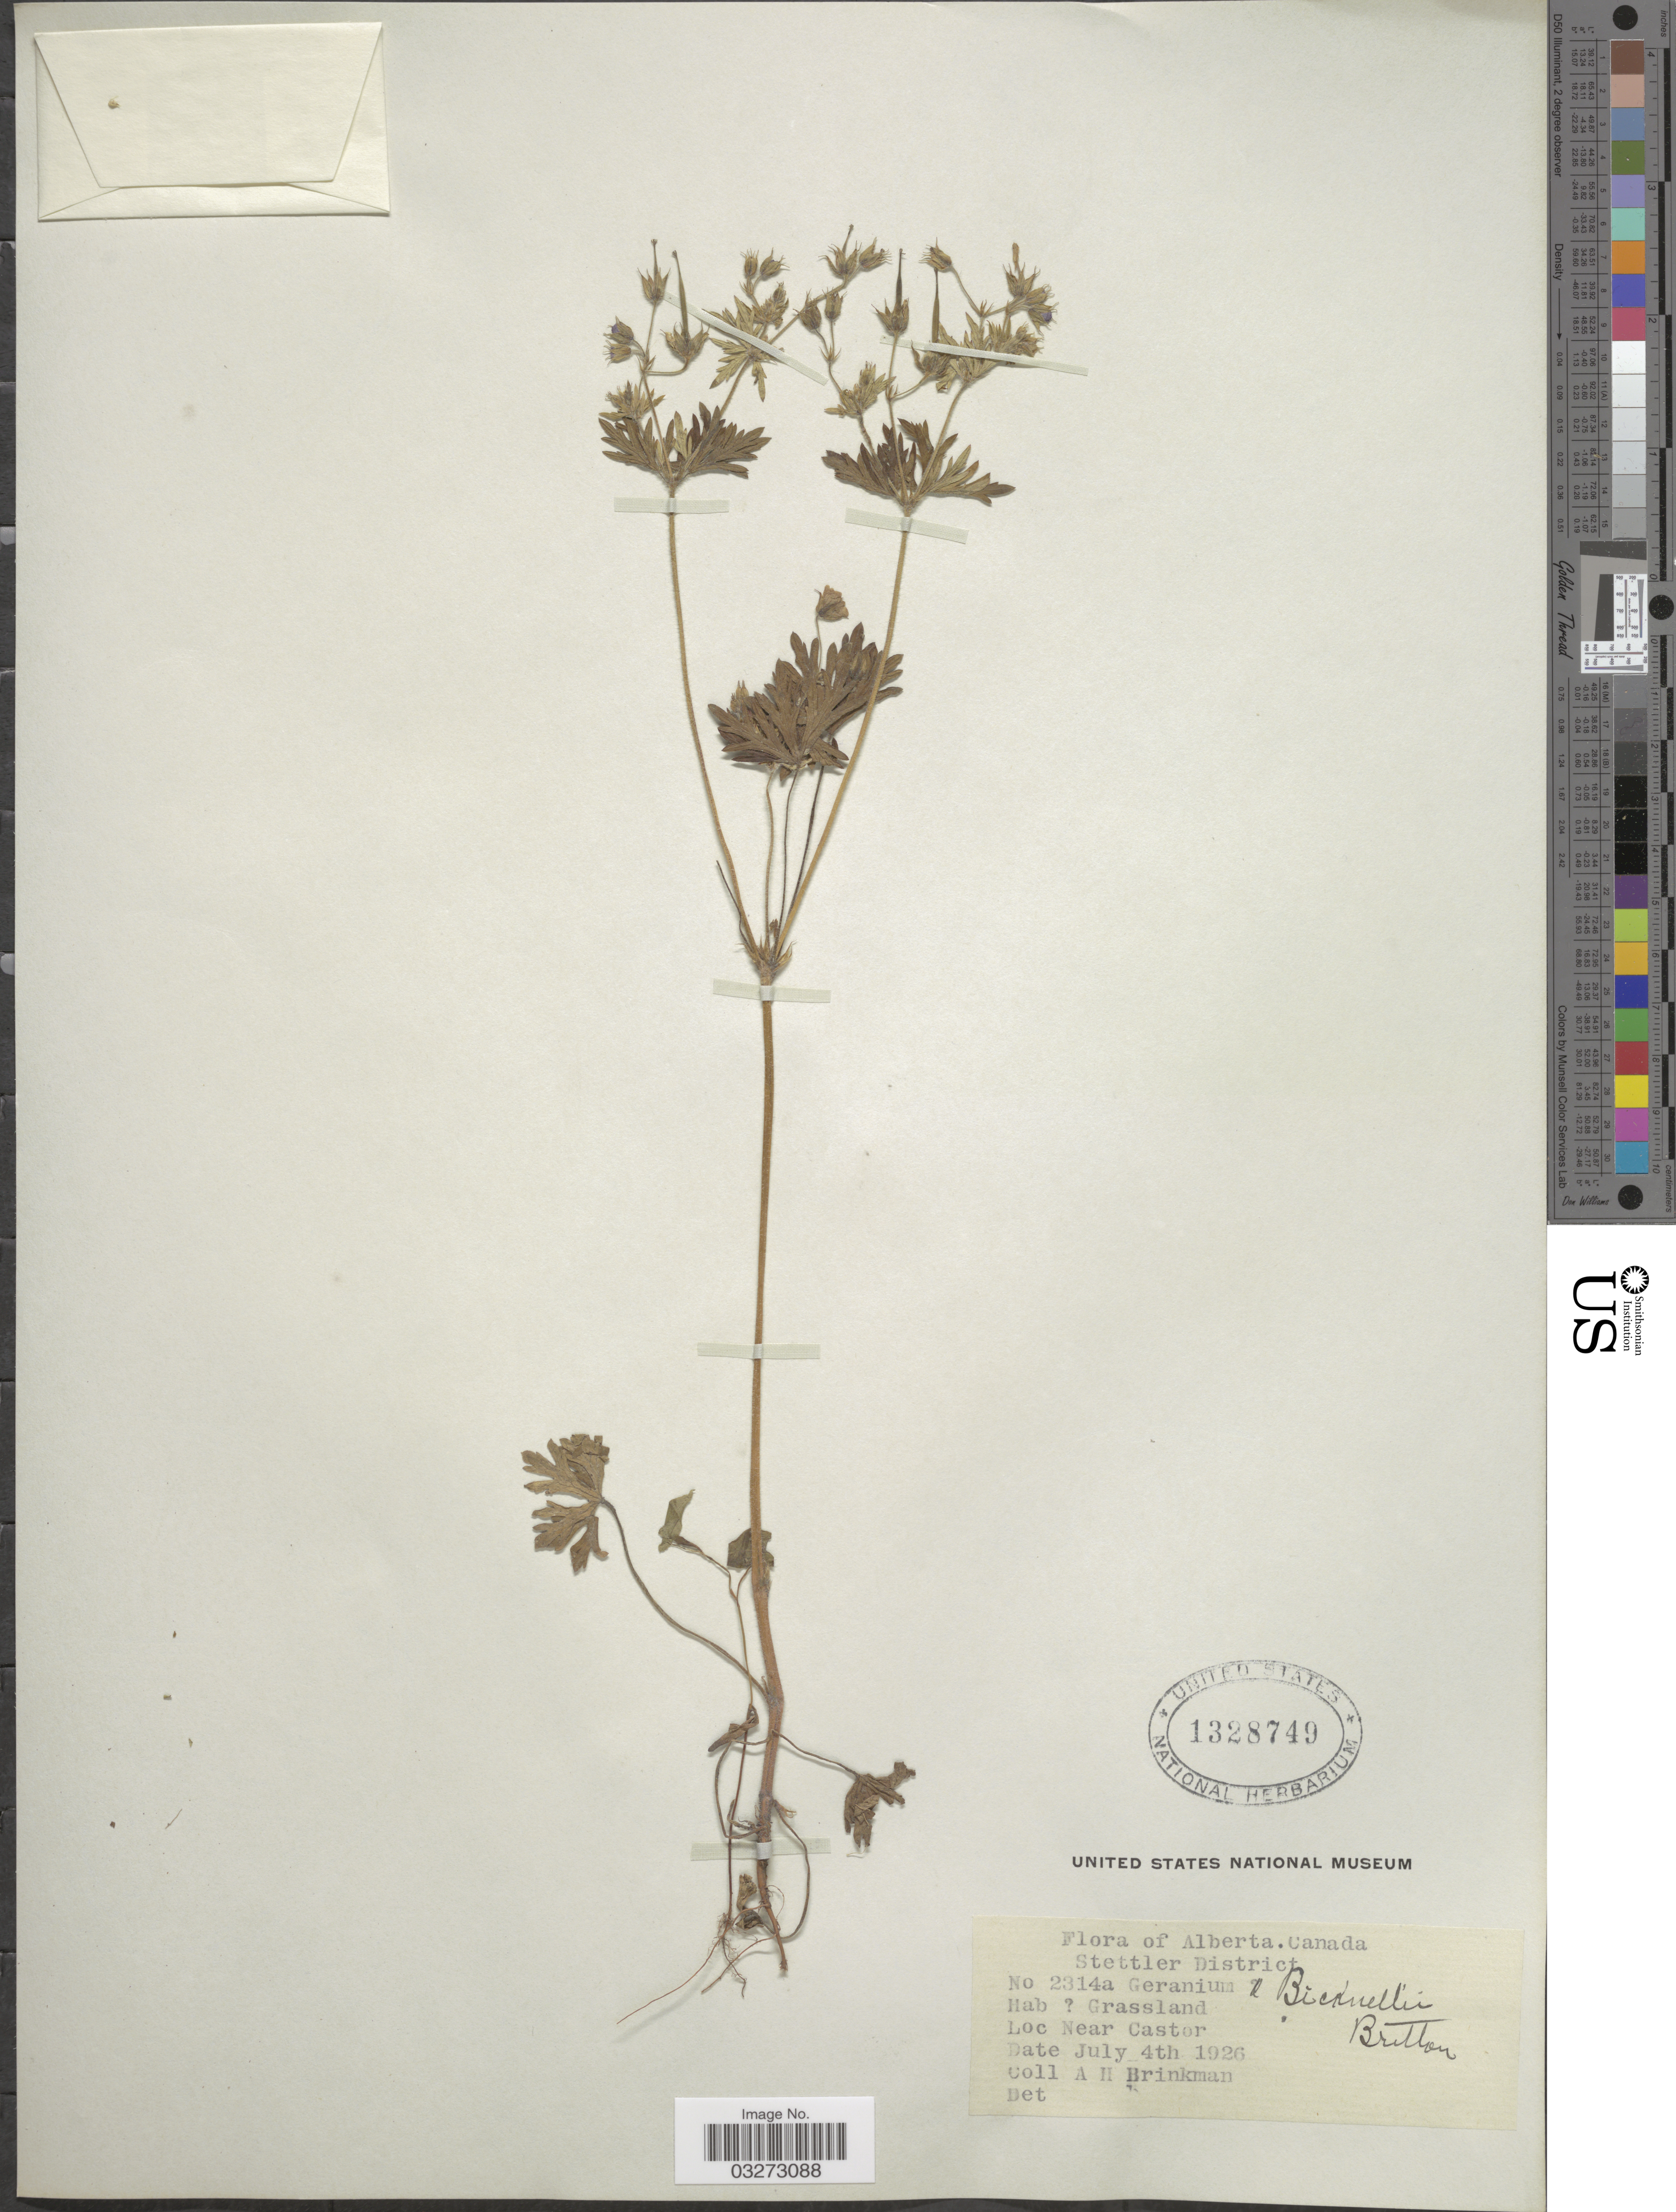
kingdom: Plantae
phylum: Tracheophyta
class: Magnoliopsida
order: Geraniales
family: Geraniaceae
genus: Geranium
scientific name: Geranium bicknellii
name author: Britton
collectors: A. Brinkman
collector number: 2314a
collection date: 1926-07-04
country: Canada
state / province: Alberta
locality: Stettler District, Near Castor.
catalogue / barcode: US 1328749